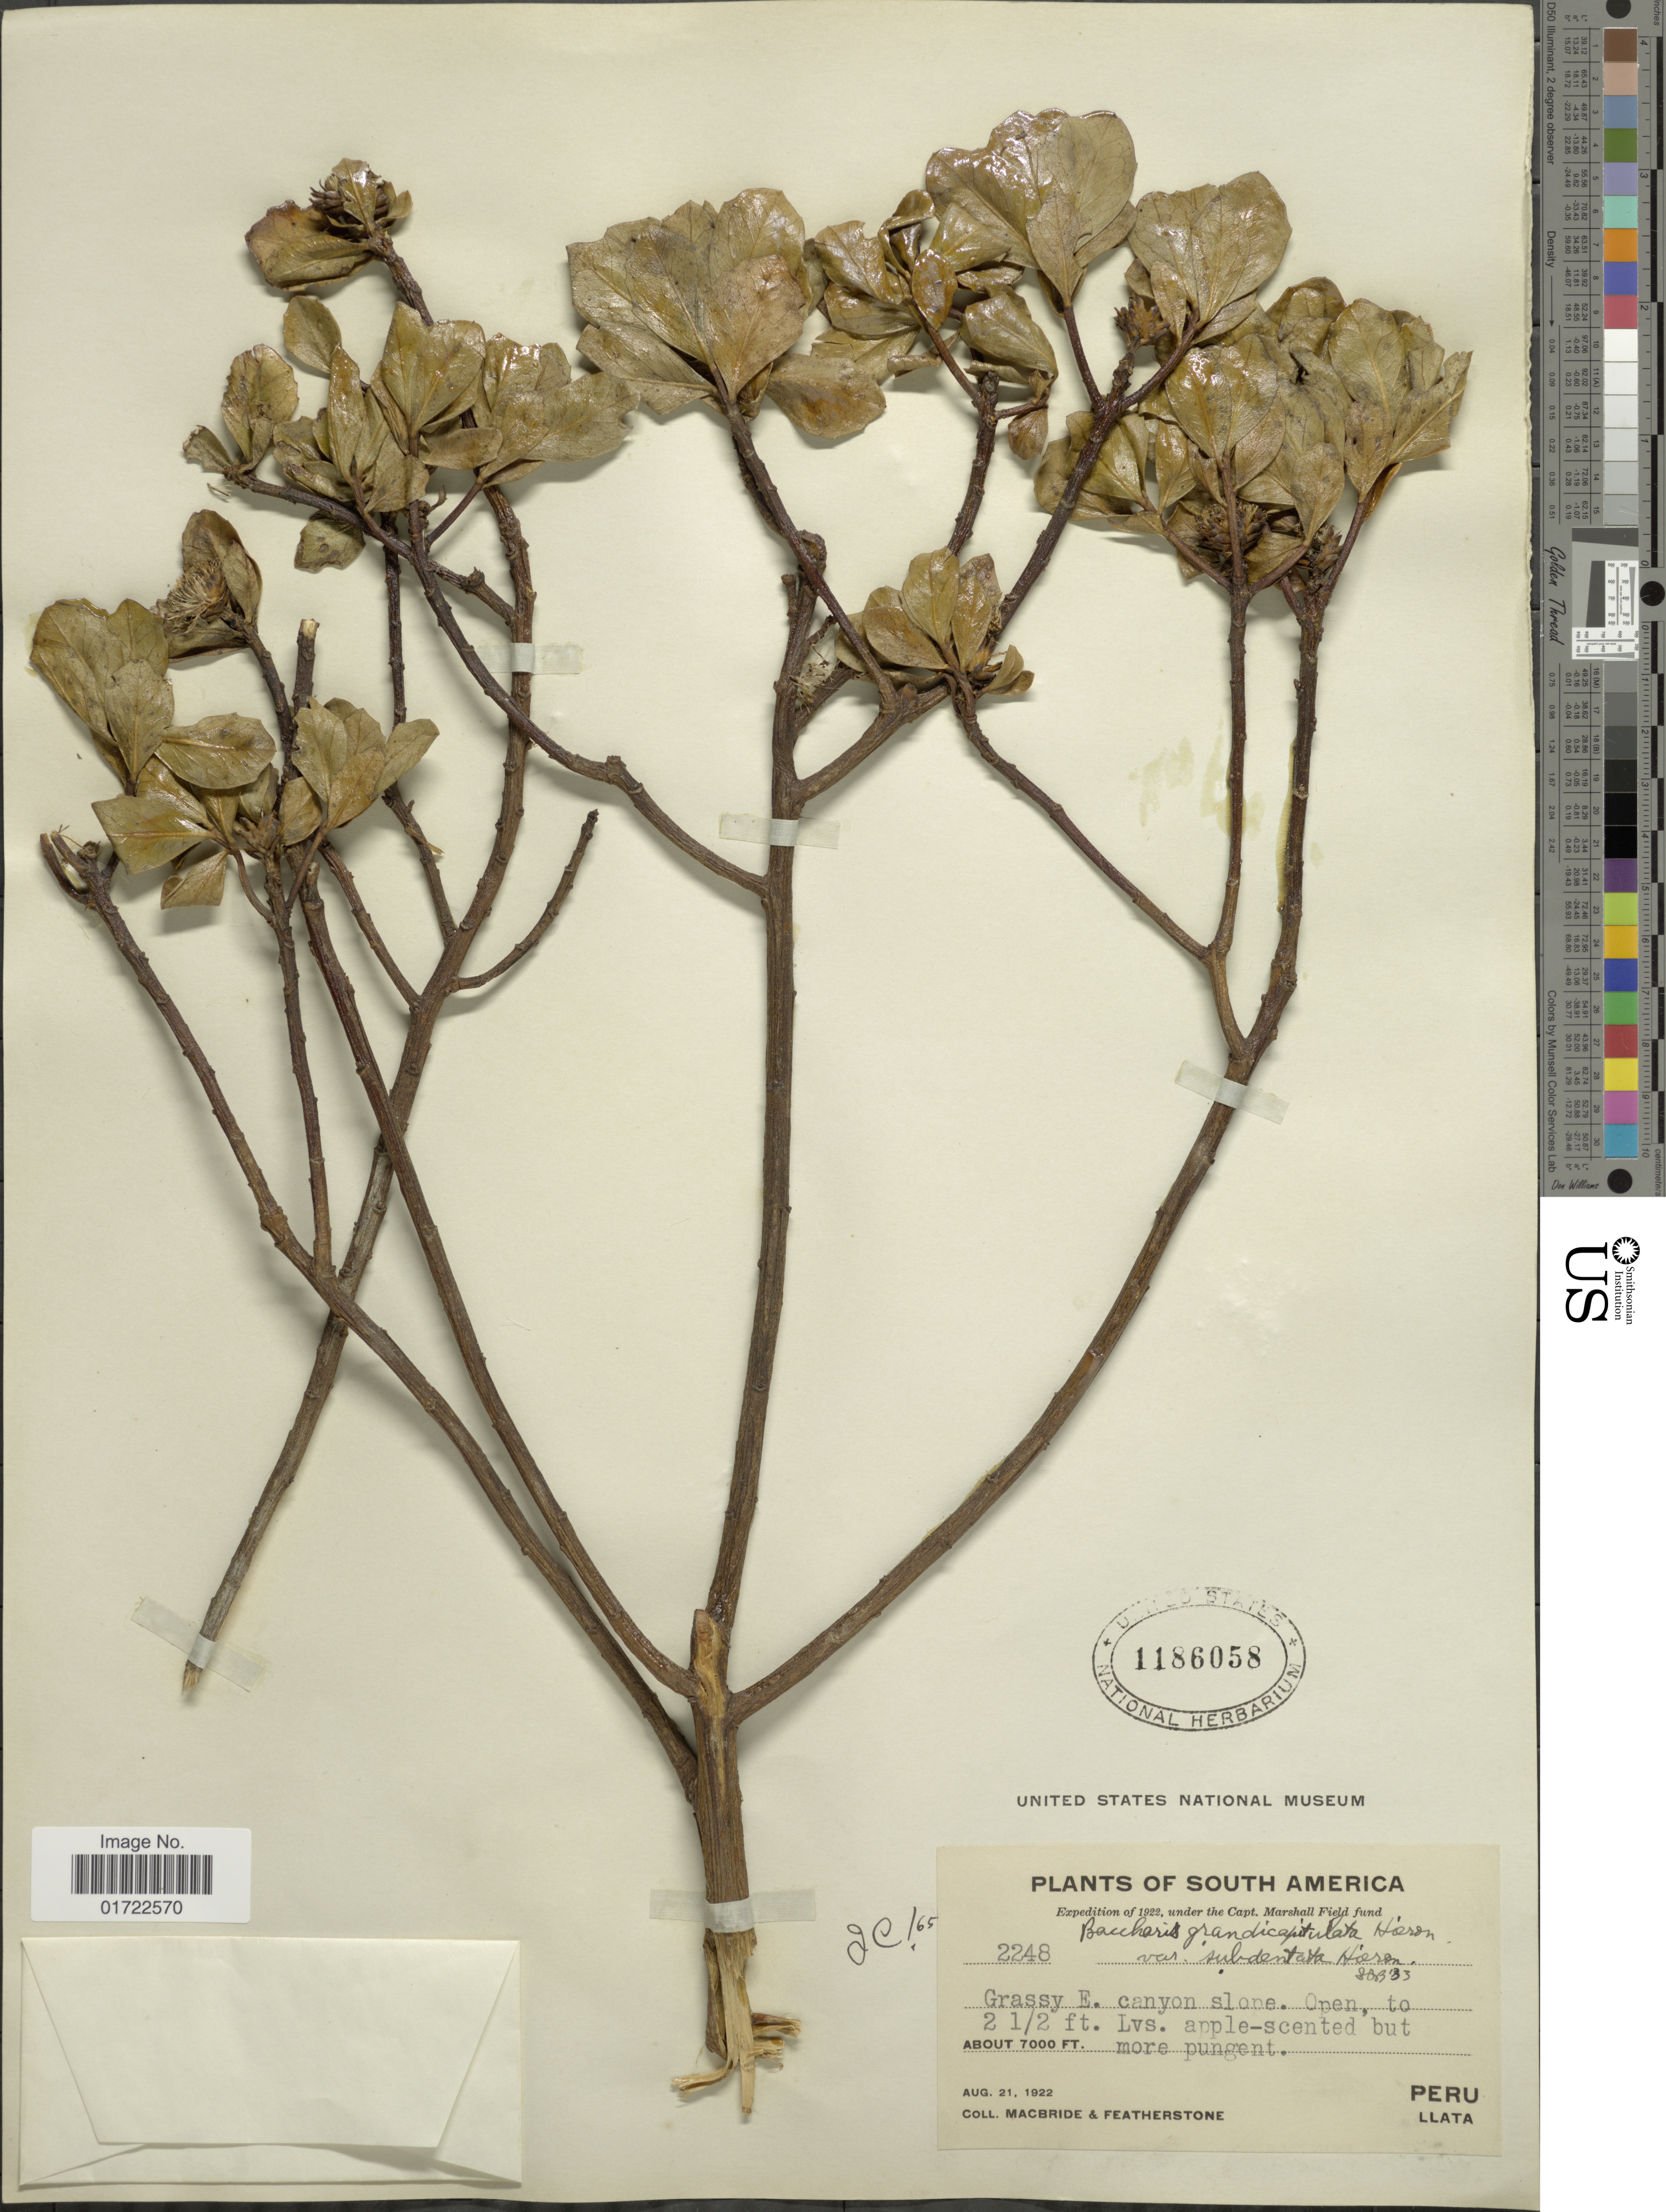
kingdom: Plantae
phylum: Tracheophyta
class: Magnoliopsida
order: Asterales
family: Asteraceae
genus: Baccharis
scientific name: Baccharis grandicapitulata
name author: Hieron.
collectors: Macbride, -- & -. Featherstone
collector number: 2248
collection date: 1922-08-21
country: Peru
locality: Llata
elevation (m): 2134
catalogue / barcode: US 1186058